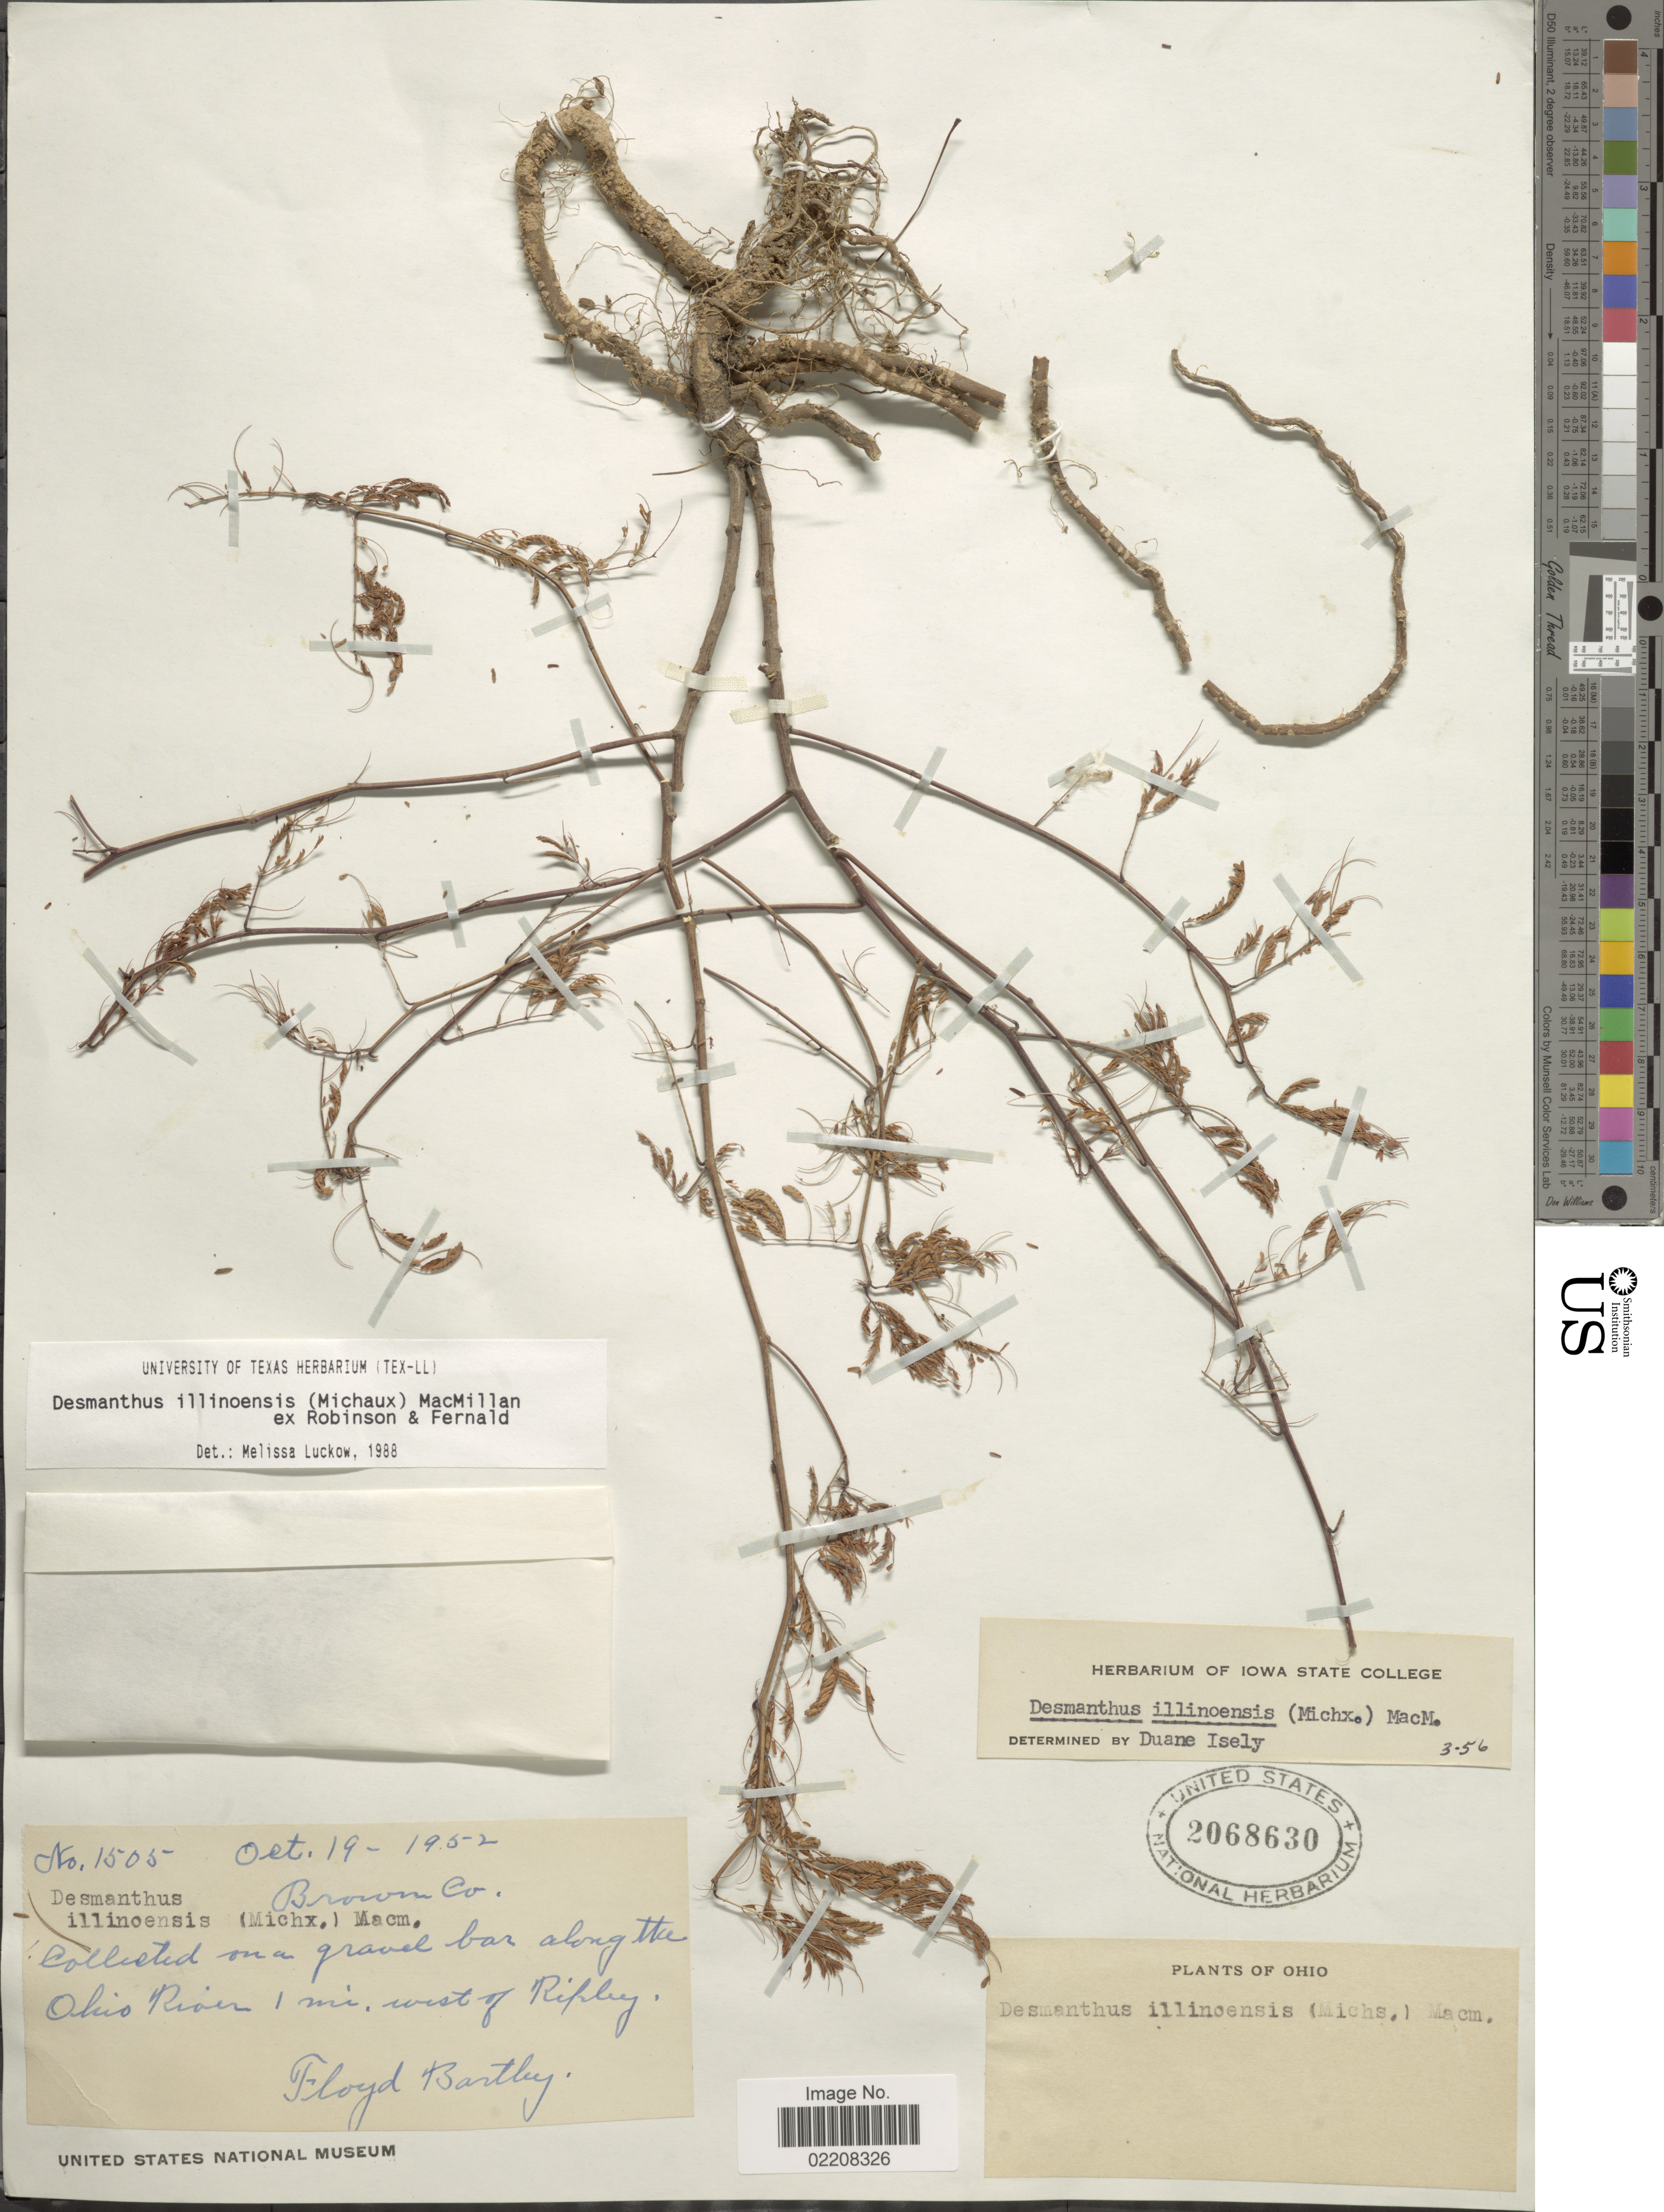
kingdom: Plantae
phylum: Tracheophyta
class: Magnoliopsida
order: Fabales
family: Fabaceae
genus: Desmanthus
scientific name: Desmanthus illinoensis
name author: (Michx.) MacMill.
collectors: F. Bartley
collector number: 1505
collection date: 1952-10-19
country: United States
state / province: Ohio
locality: Brown Co. Collected on a gravel bar along the Ohio River 1 mi. west of Ripley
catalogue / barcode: US 2068630